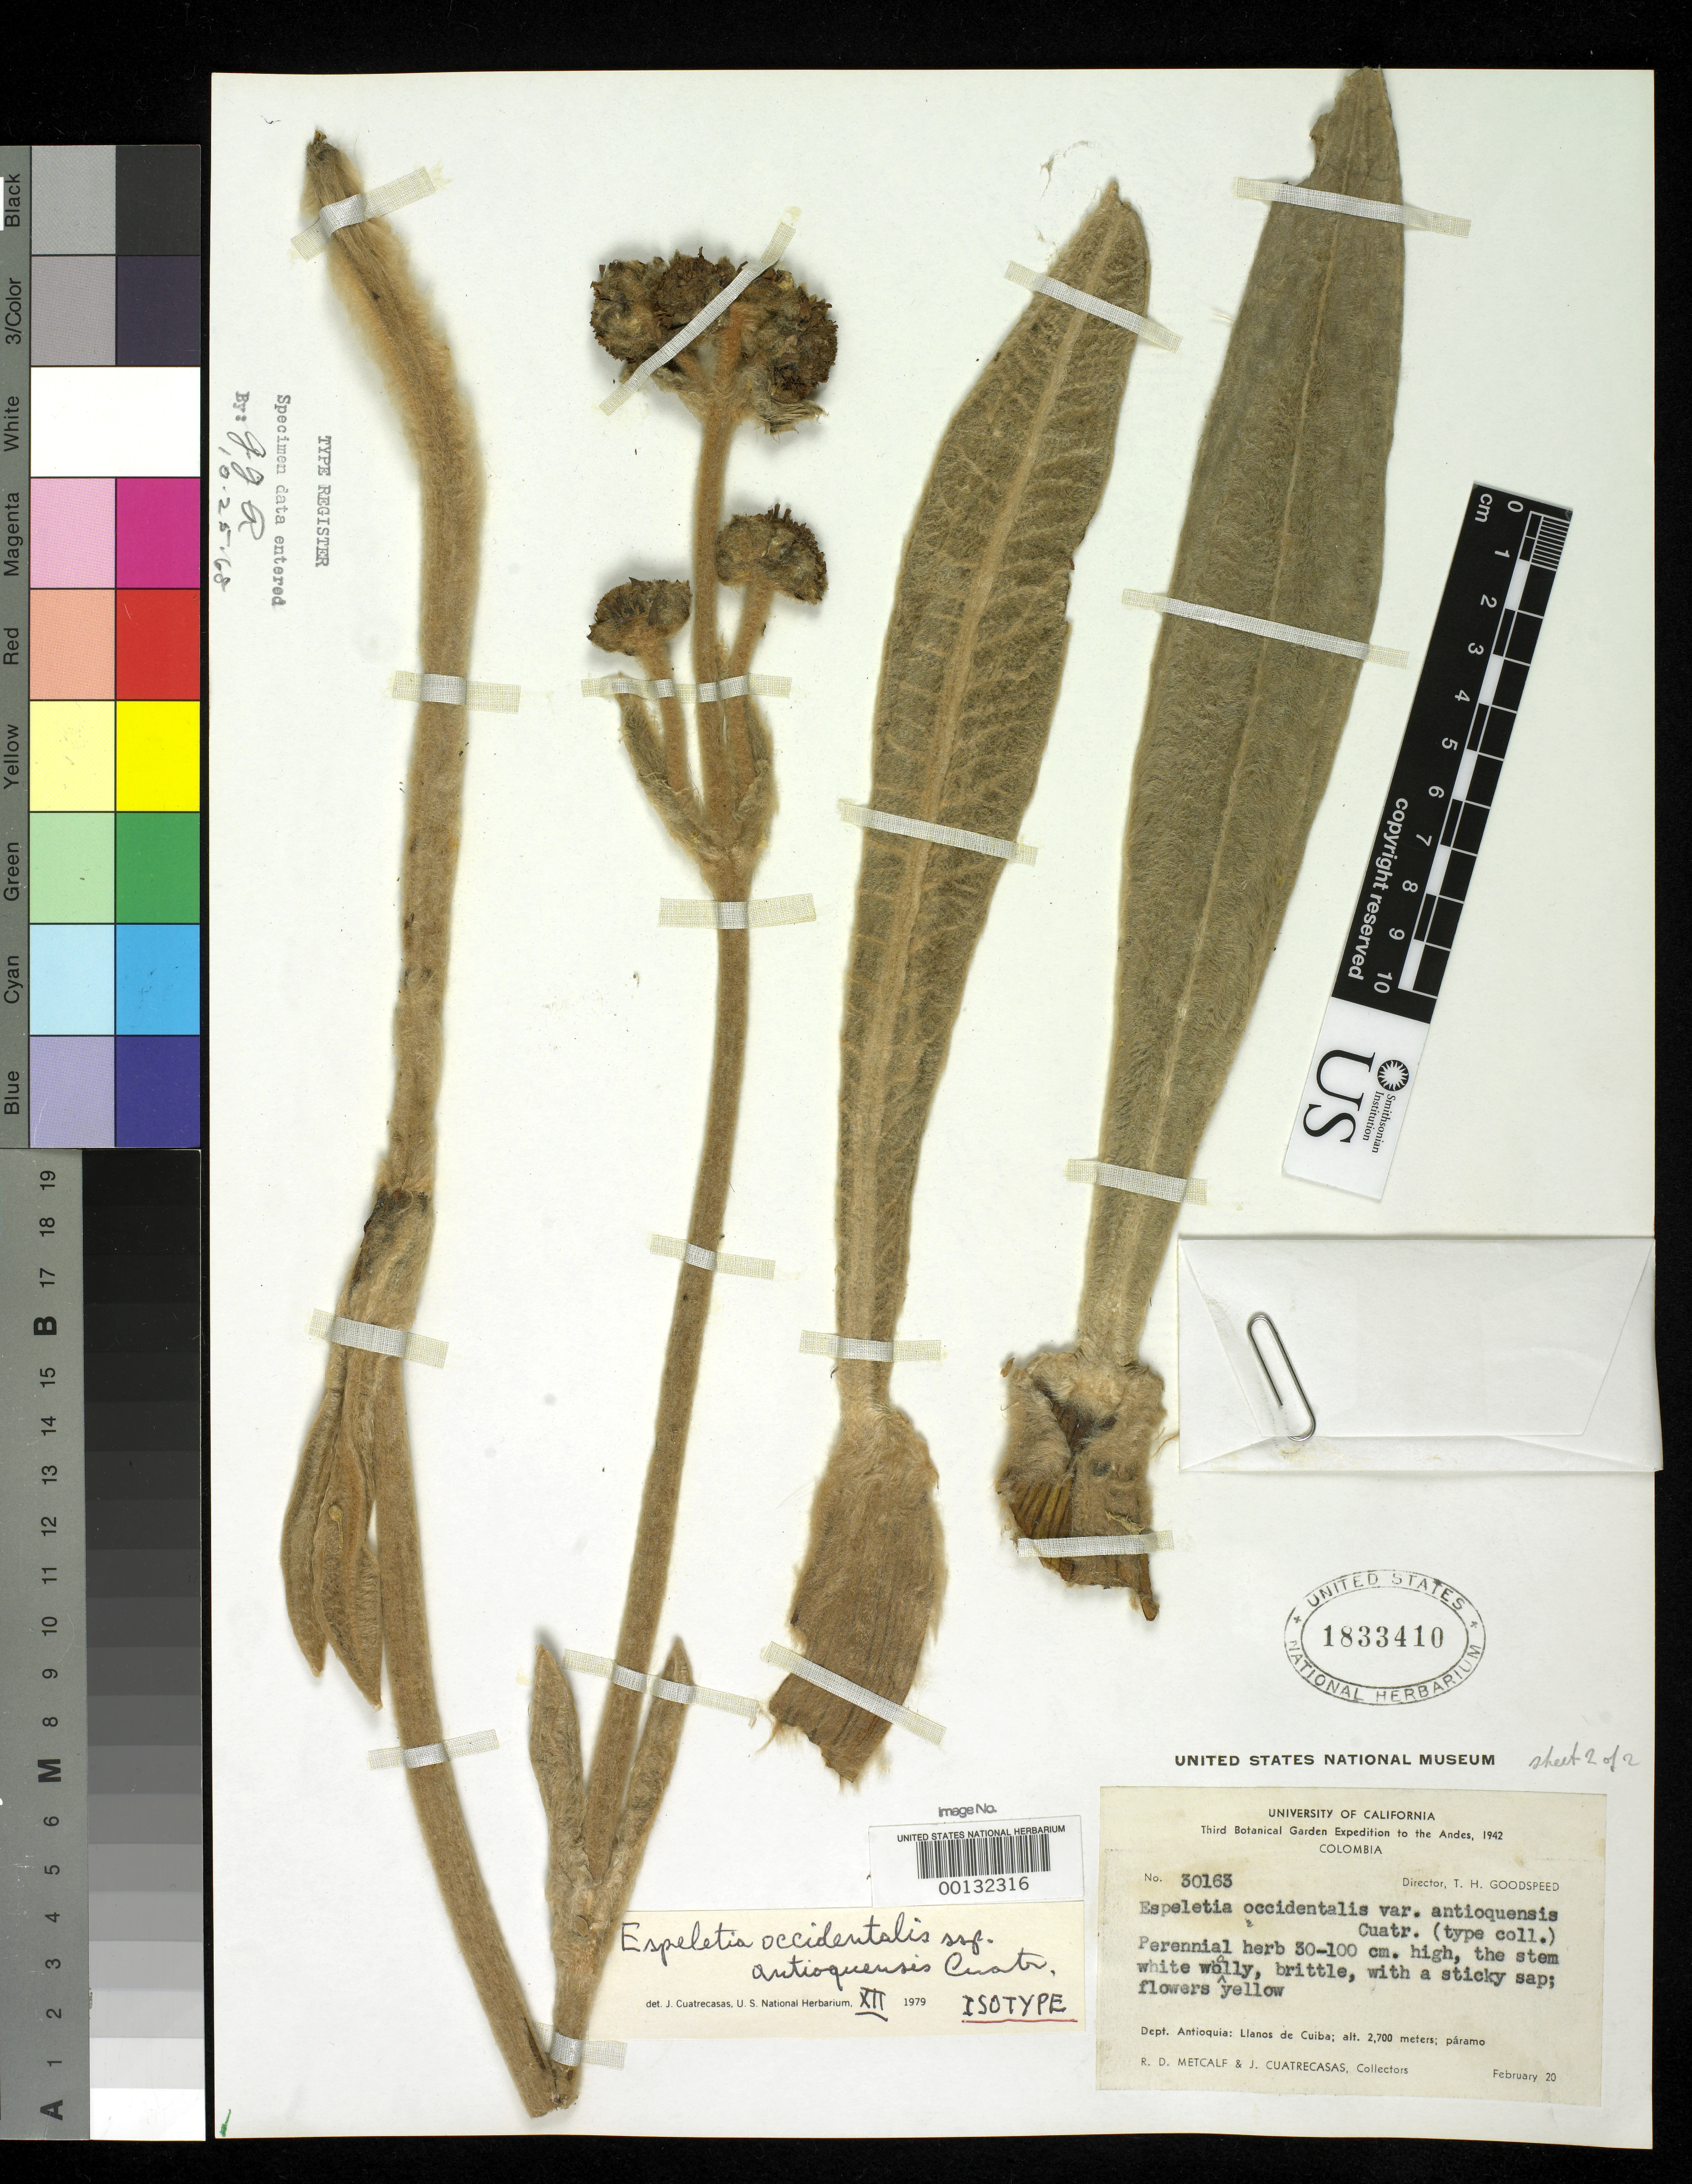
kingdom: Plantae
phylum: Tracheophyta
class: Magnoliopsida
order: Asterales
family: Asteraceae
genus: Espeletia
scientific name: Espeletia occidentalis var. antioquensis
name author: Cuatrec.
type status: Isotype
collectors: J. Cuatrecasas & R. D. Metcalf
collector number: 30163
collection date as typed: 20 Feb 1942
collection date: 1942-02-20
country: Colombia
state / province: Antioquia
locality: Llanos de Cuiba.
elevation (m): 2700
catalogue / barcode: US 1833410